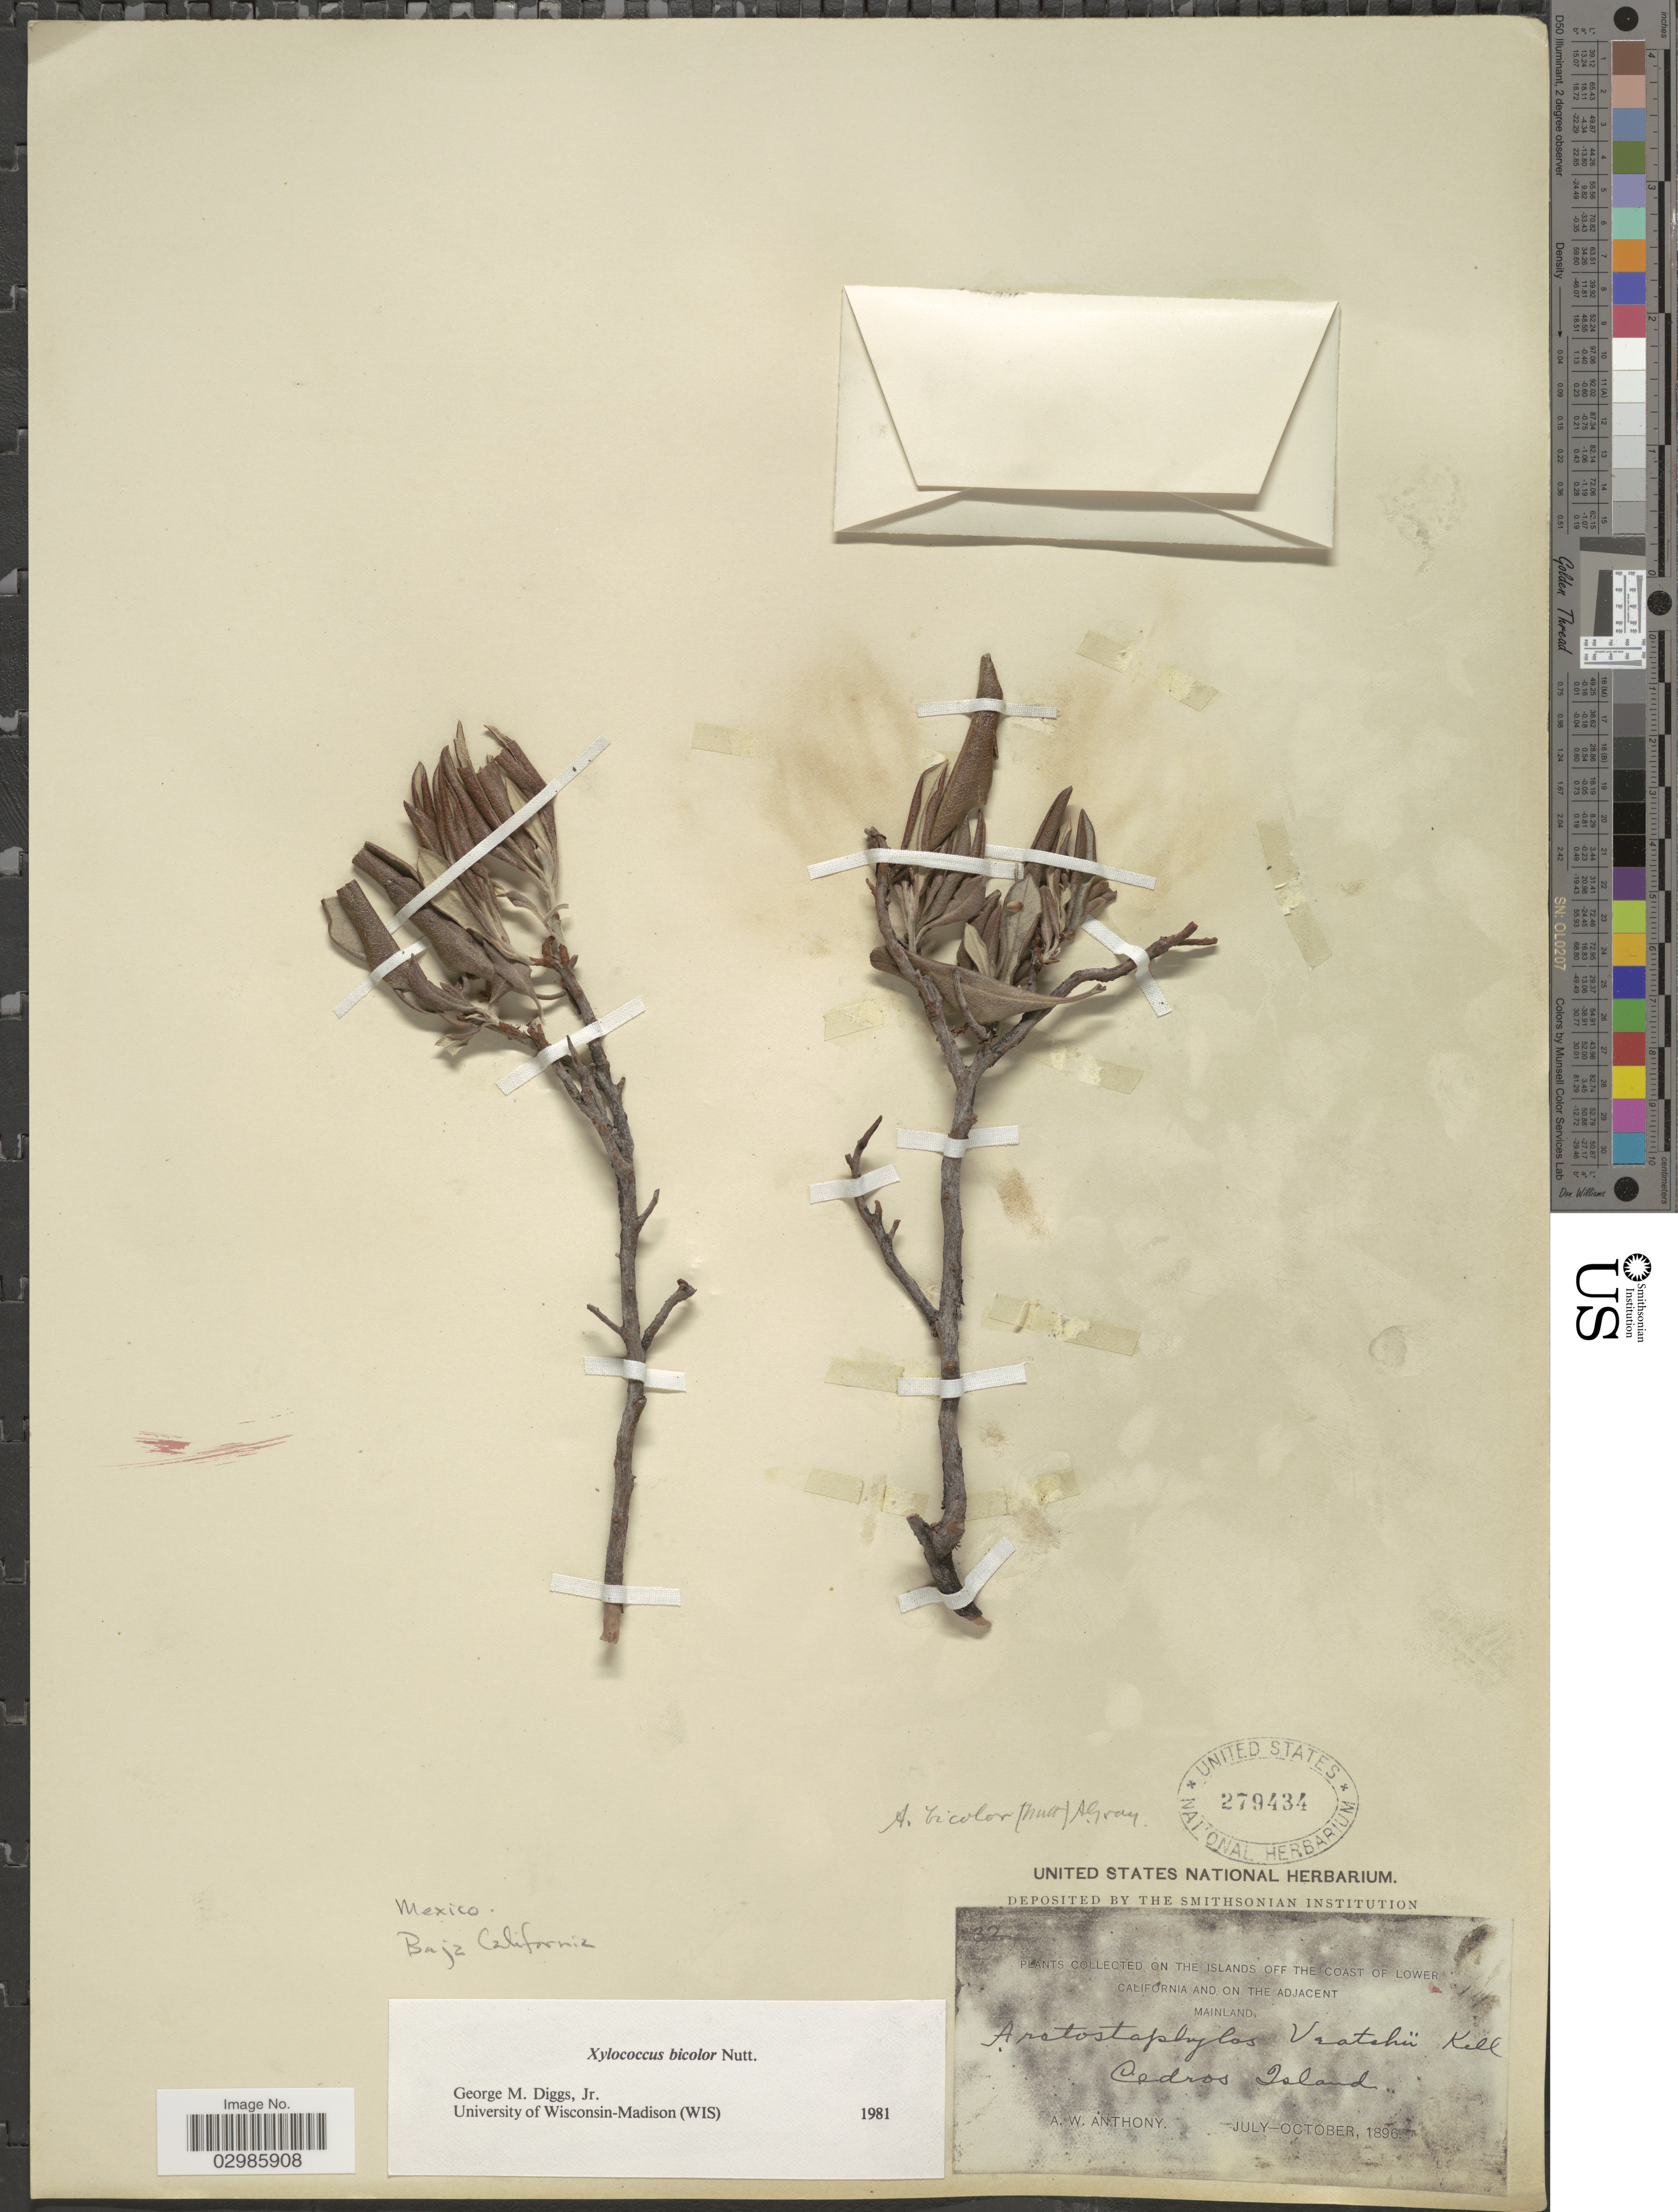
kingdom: Plantae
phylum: Tracheophyta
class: Magnoliopsida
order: Ericales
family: Ericaceae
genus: Xylococcus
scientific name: Xylococcus bicolor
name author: Nutt.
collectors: A. W. Anthony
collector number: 32*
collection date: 1896-07/1896-10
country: Mexico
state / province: Baja California Norte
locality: On the islands off the coast of Lower California and on the adjacent mainland. Cedros Island.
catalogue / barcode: US 279434